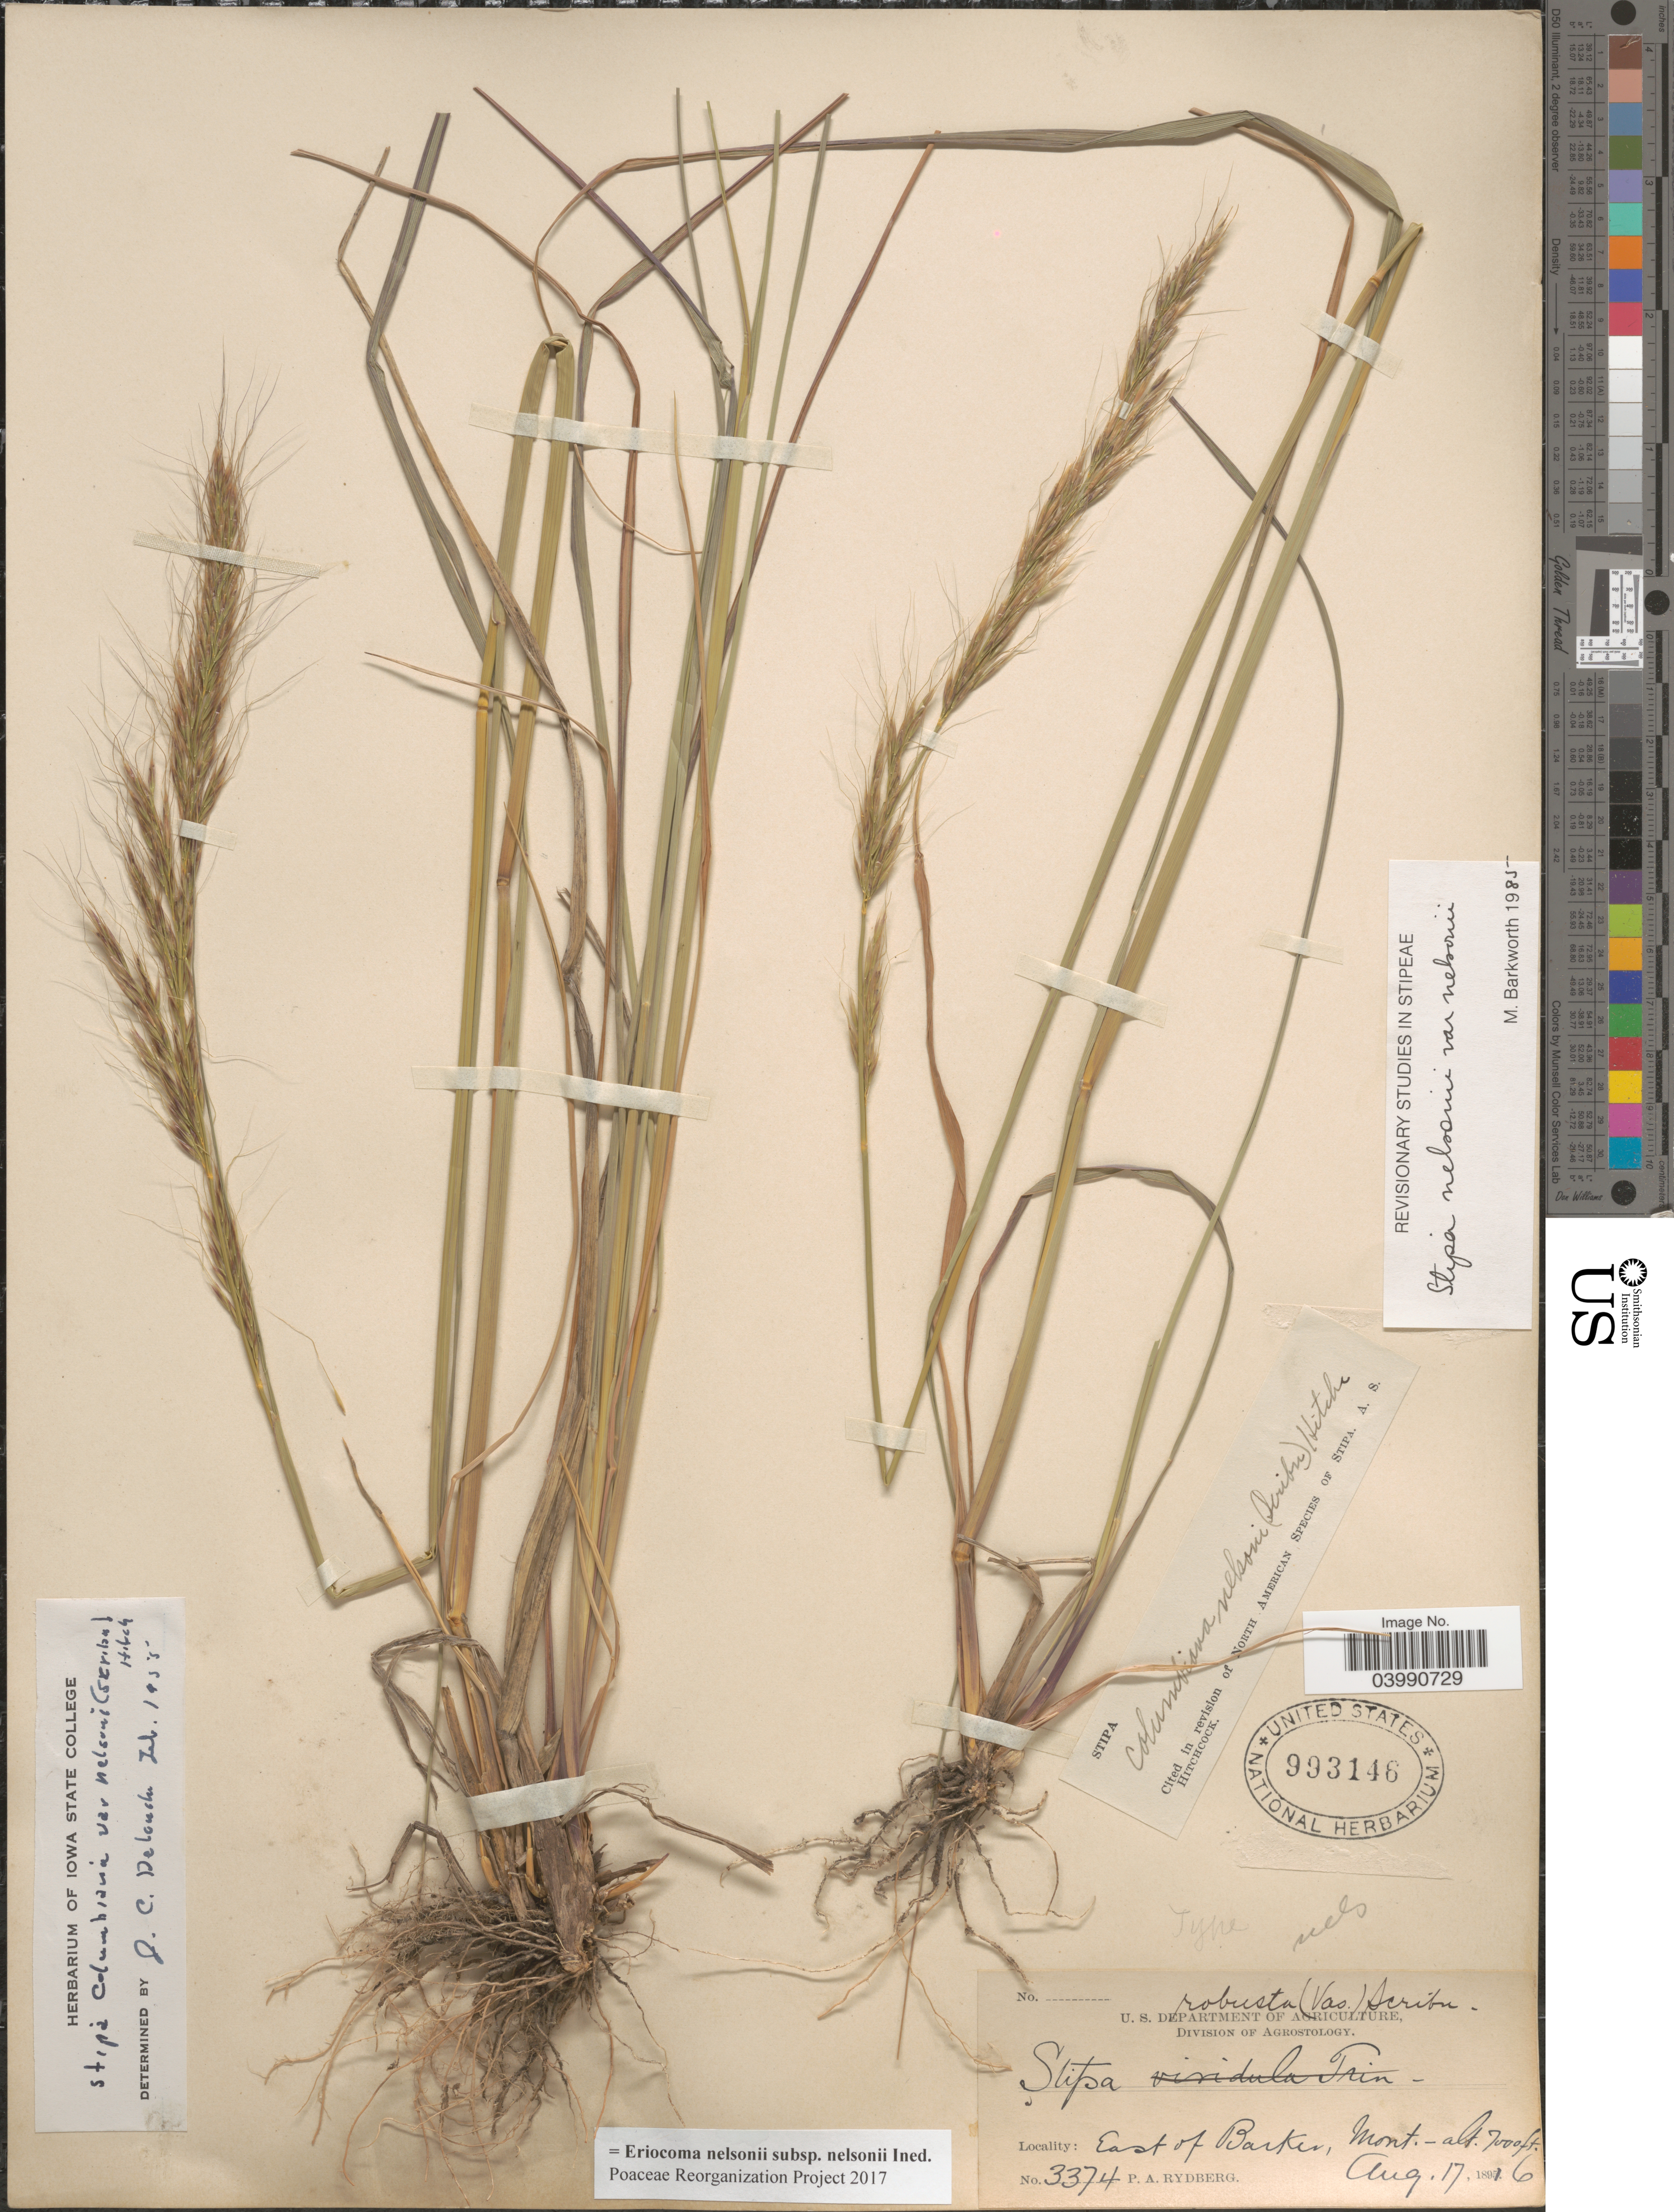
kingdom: Plantae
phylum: Tracheophyta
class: Liliopsida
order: Poales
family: Poaceae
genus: Eriocoma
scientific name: Eriocoma nelsonii subsp. nelsonii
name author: (Scribn.) Romasch.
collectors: P. A. Rydberg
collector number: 3374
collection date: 1896-08-17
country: United States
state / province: Montana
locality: East of Barker.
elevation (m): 2134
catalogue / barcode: US 993146